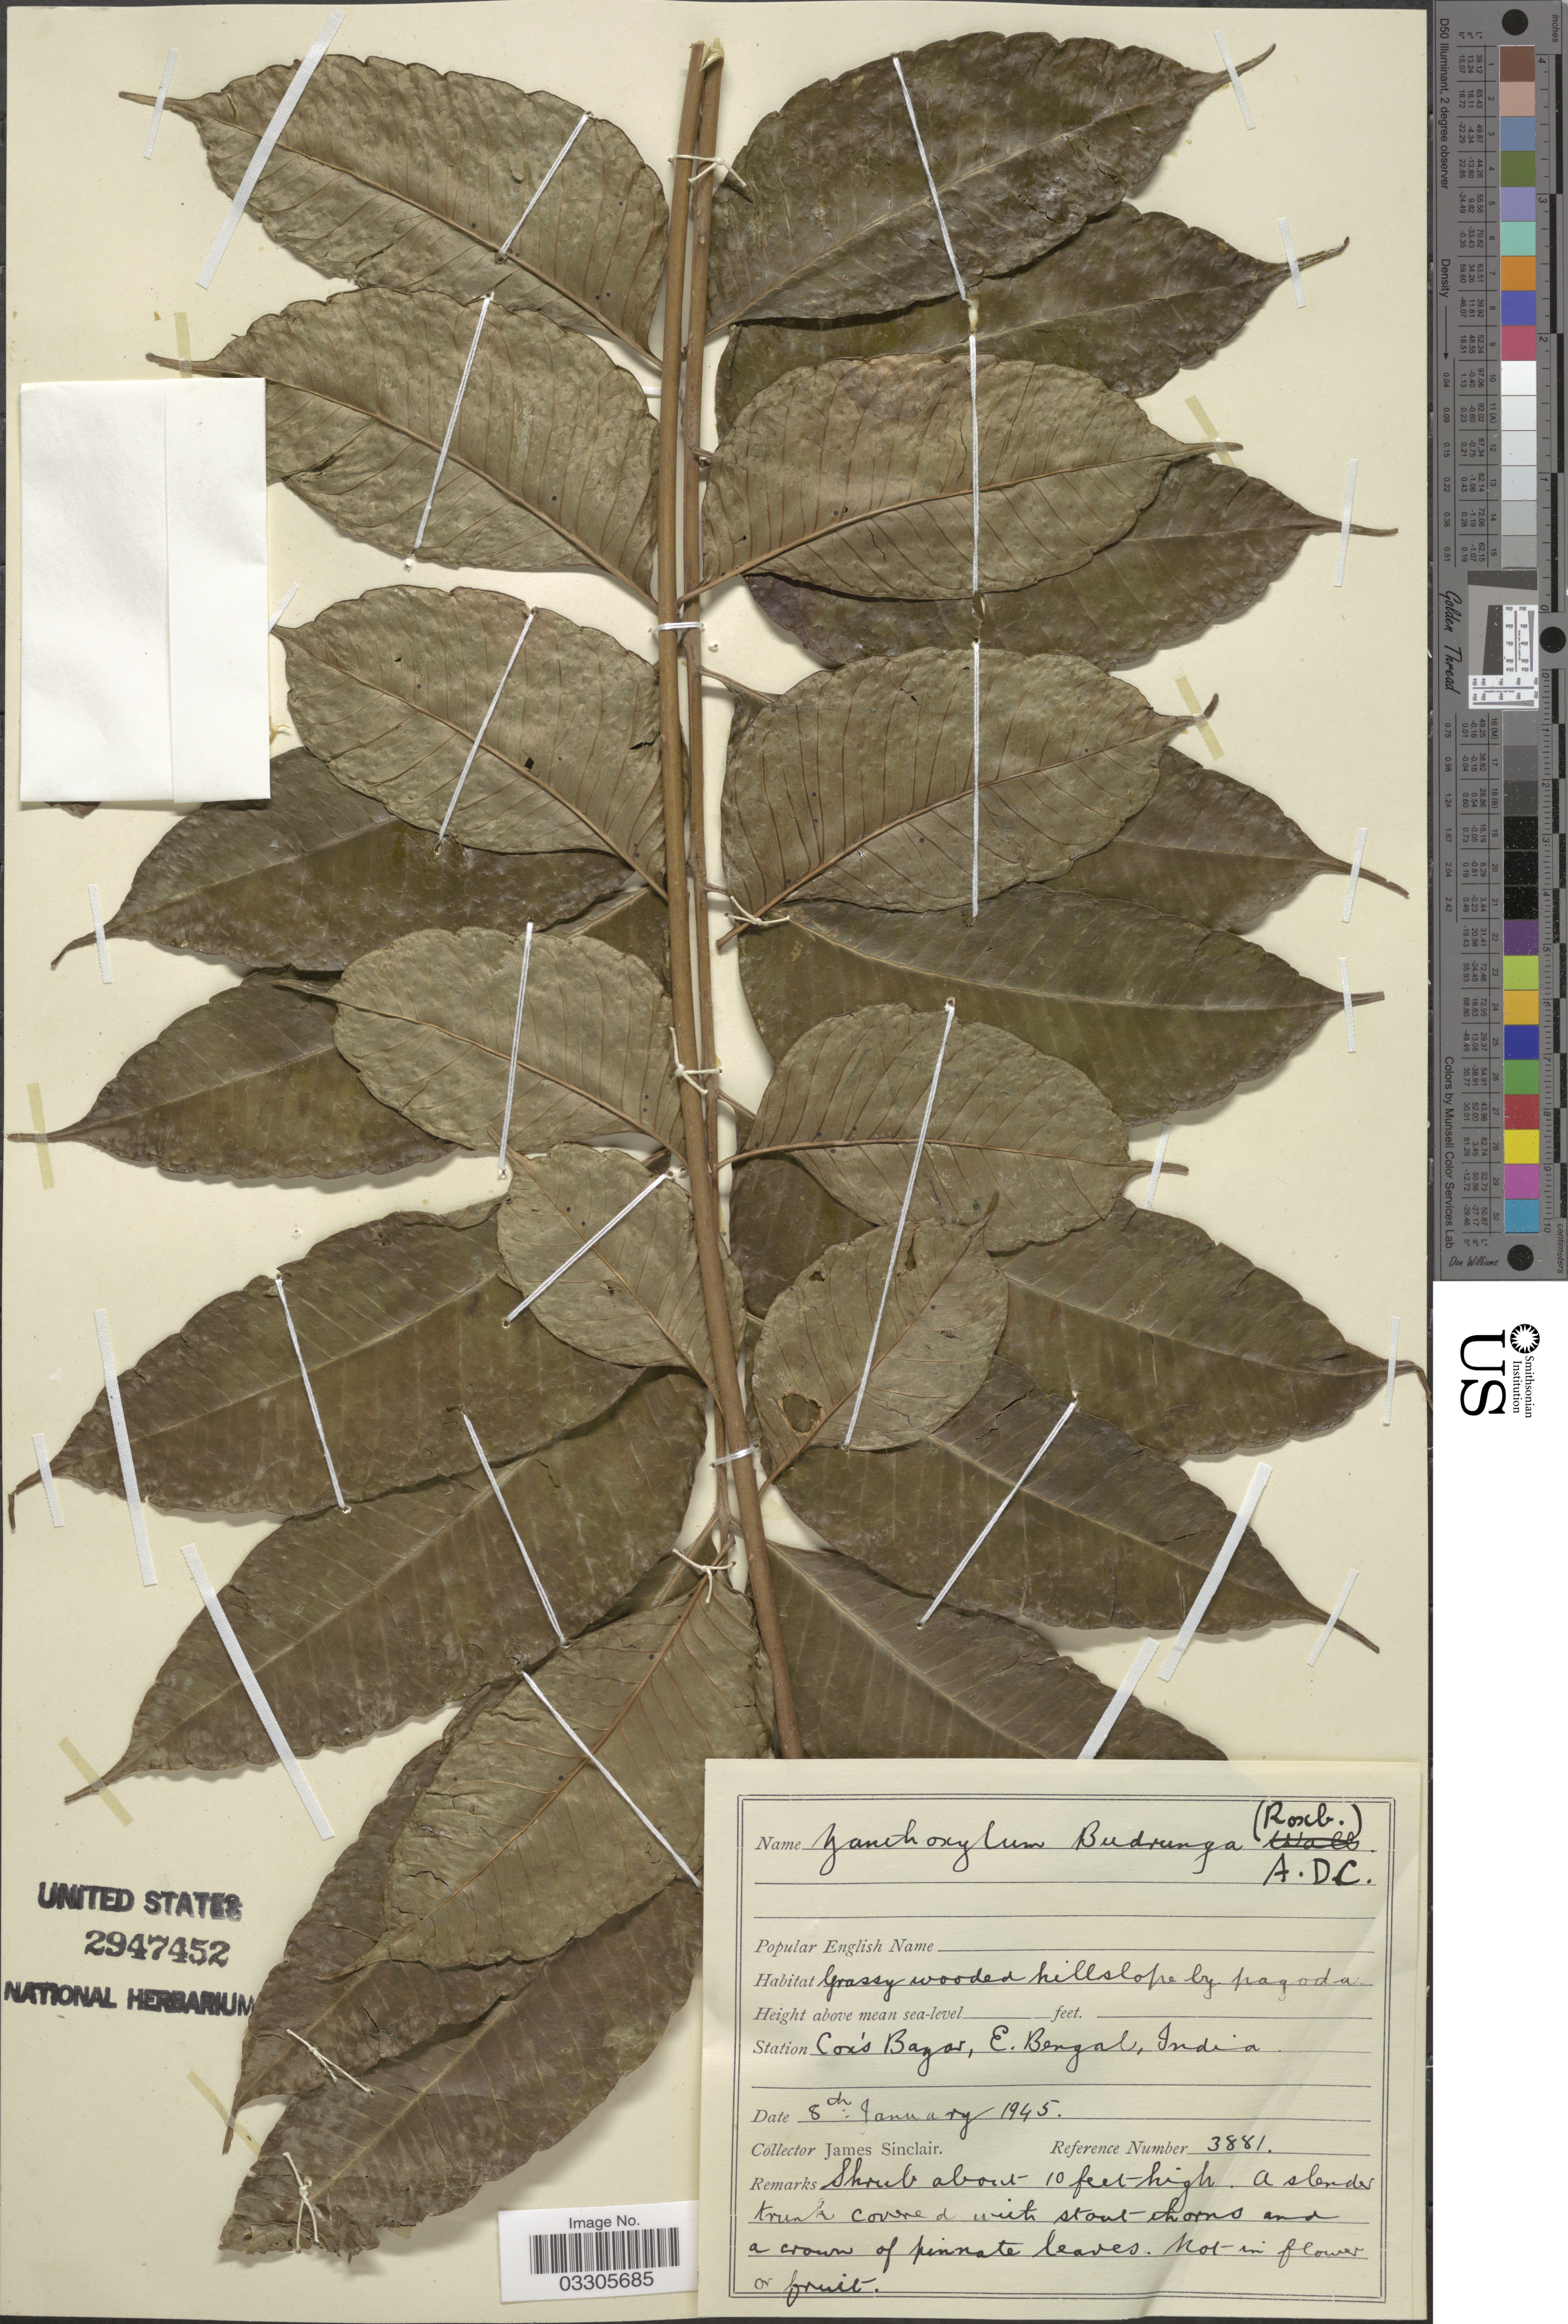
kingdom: Plantae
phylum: Tracheophyta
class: Magnoliopsida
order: Sapindales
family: Rutaceae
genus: Zanthoxylum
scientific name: Zanthoxylum rhetsa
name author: (Roxb.) DC.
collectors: J. Sinclair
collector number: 3881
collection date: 1945-01-08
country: Bangladesh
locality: Station Cox's Bazar, E. Bengal.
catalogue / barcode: US 2947452